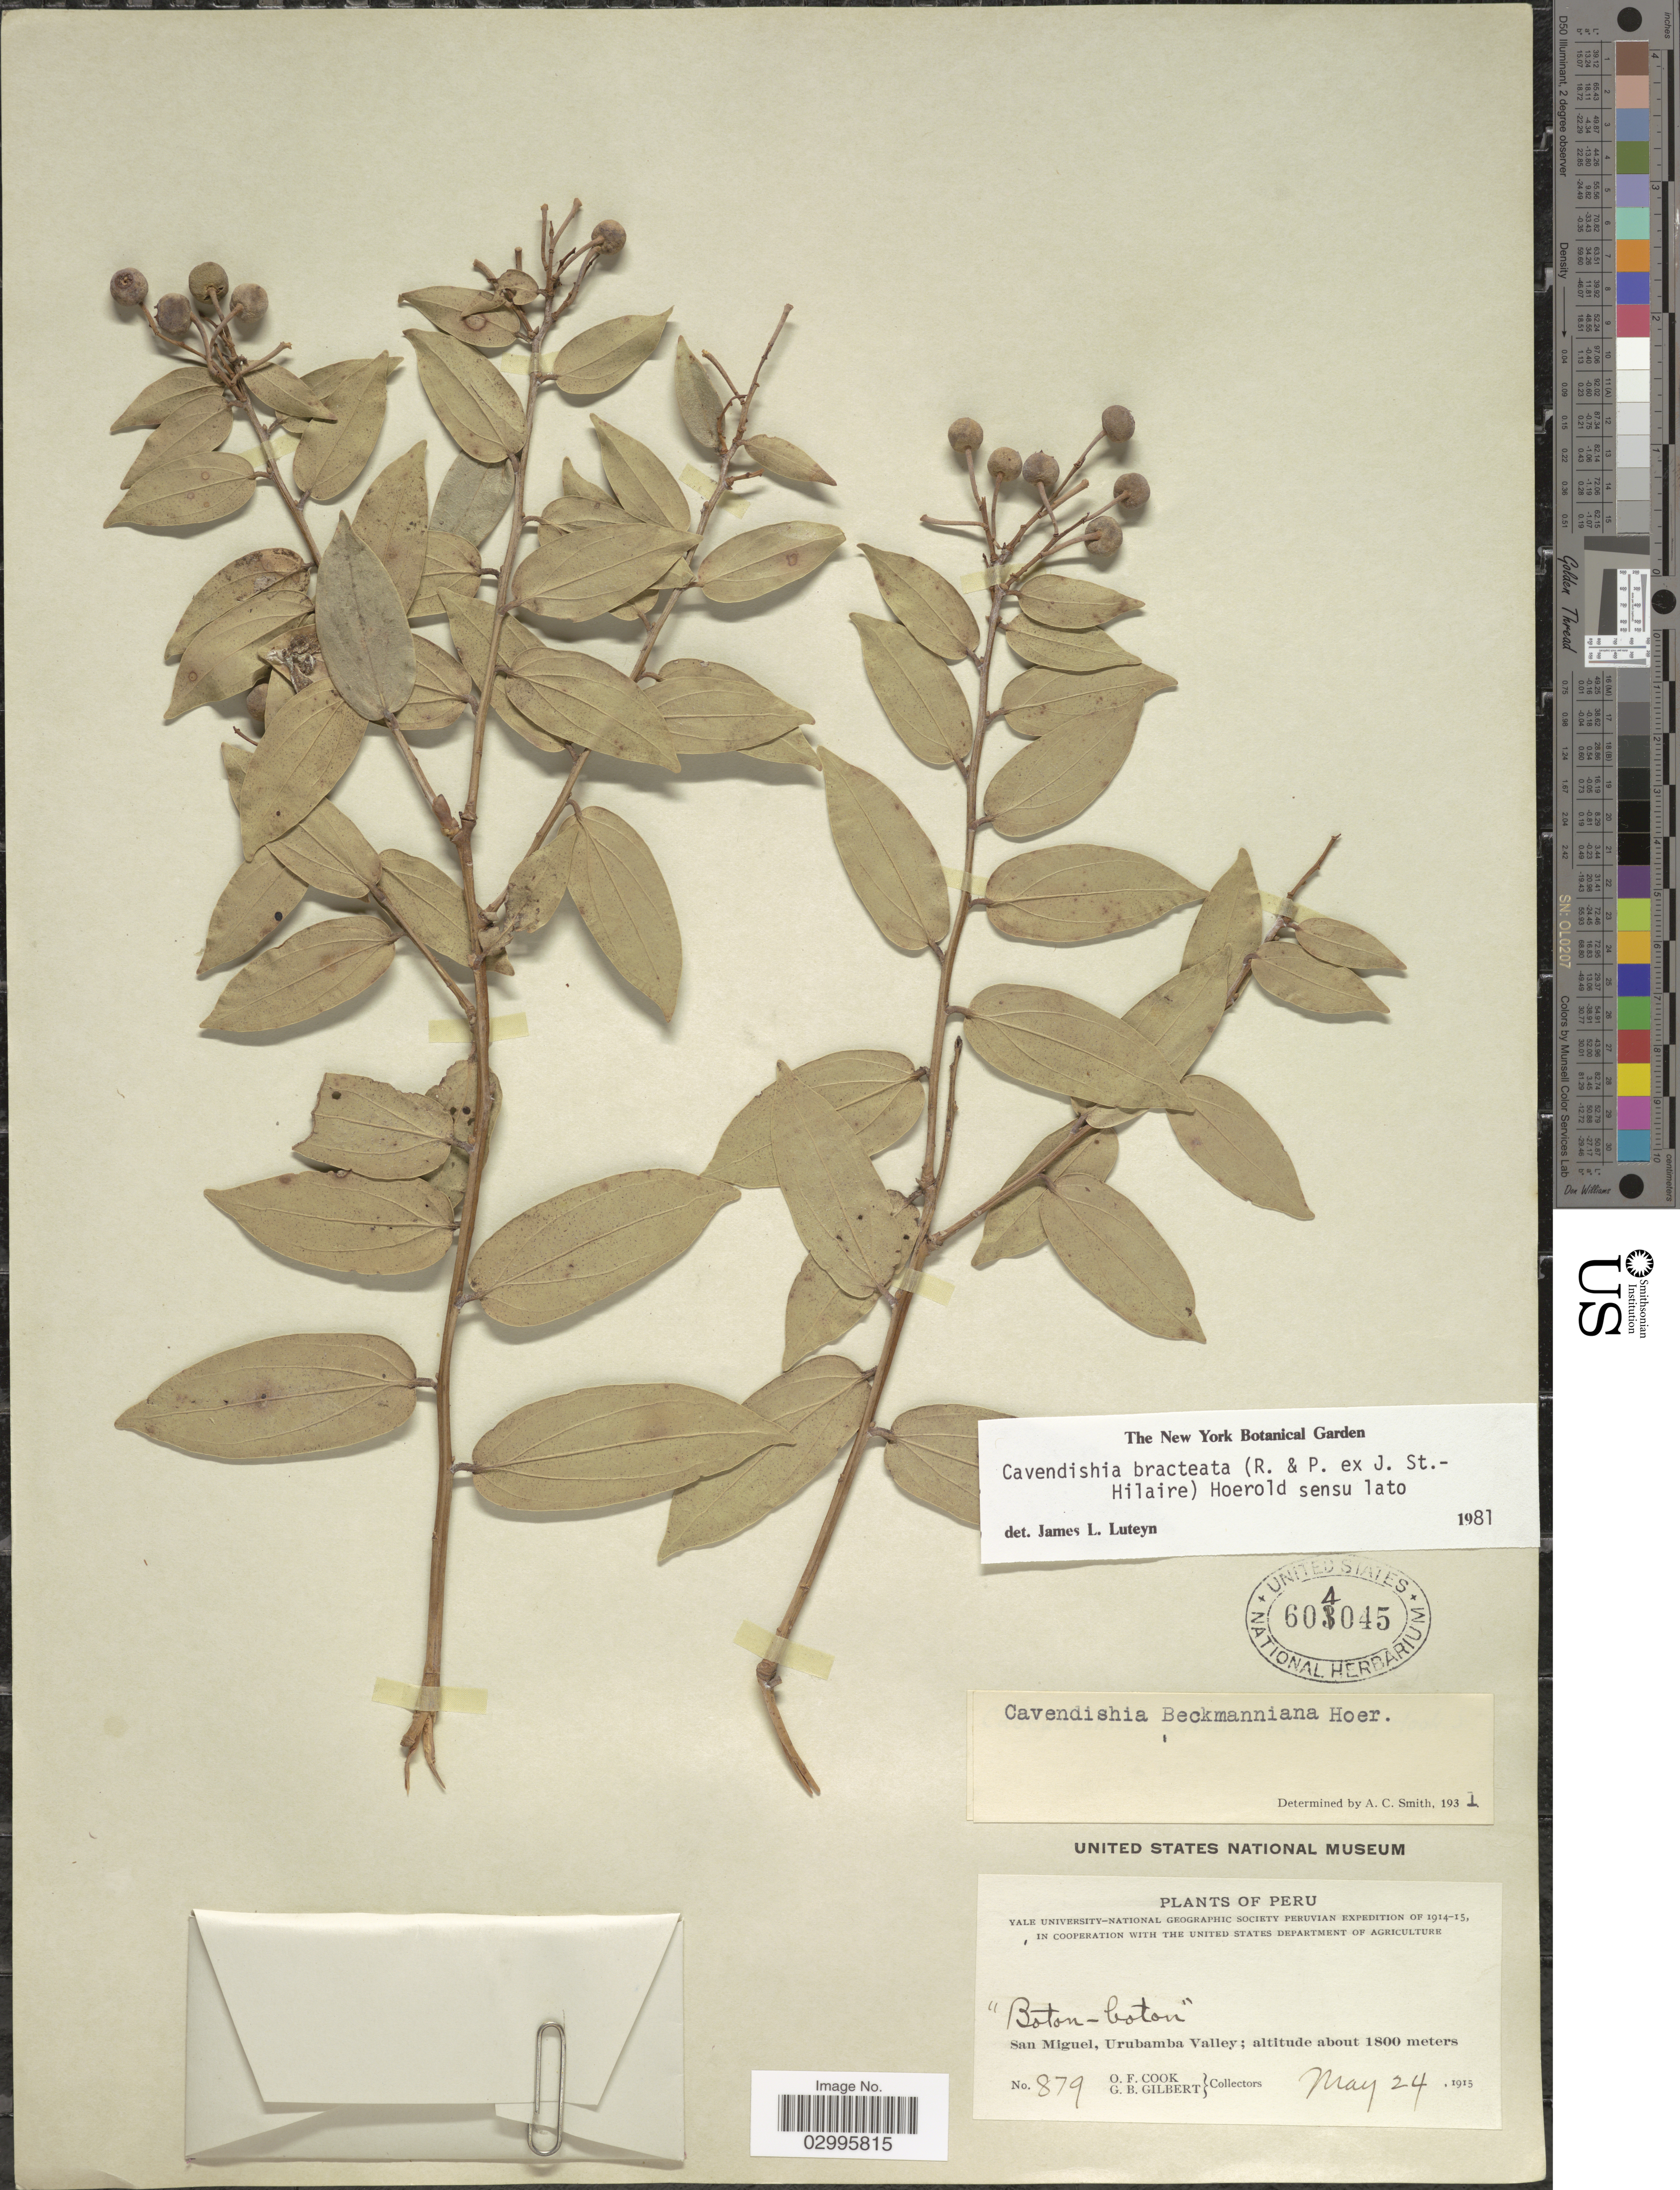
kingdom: Plantae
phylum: Tracheophyta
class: Magnoliopsida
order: Ericales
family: Ericaceae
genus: Cavendishia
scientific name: Cavendishia bracteata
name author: (Ruiz & Pav. ex J. St.-Hil.) Hoerold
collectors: O. F. Cook & G. B. Gilbert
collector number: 879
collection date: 1915-05-24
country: Peru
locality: San Miguel, Urubamba Valley.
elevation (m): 1800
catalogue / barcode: US 604045